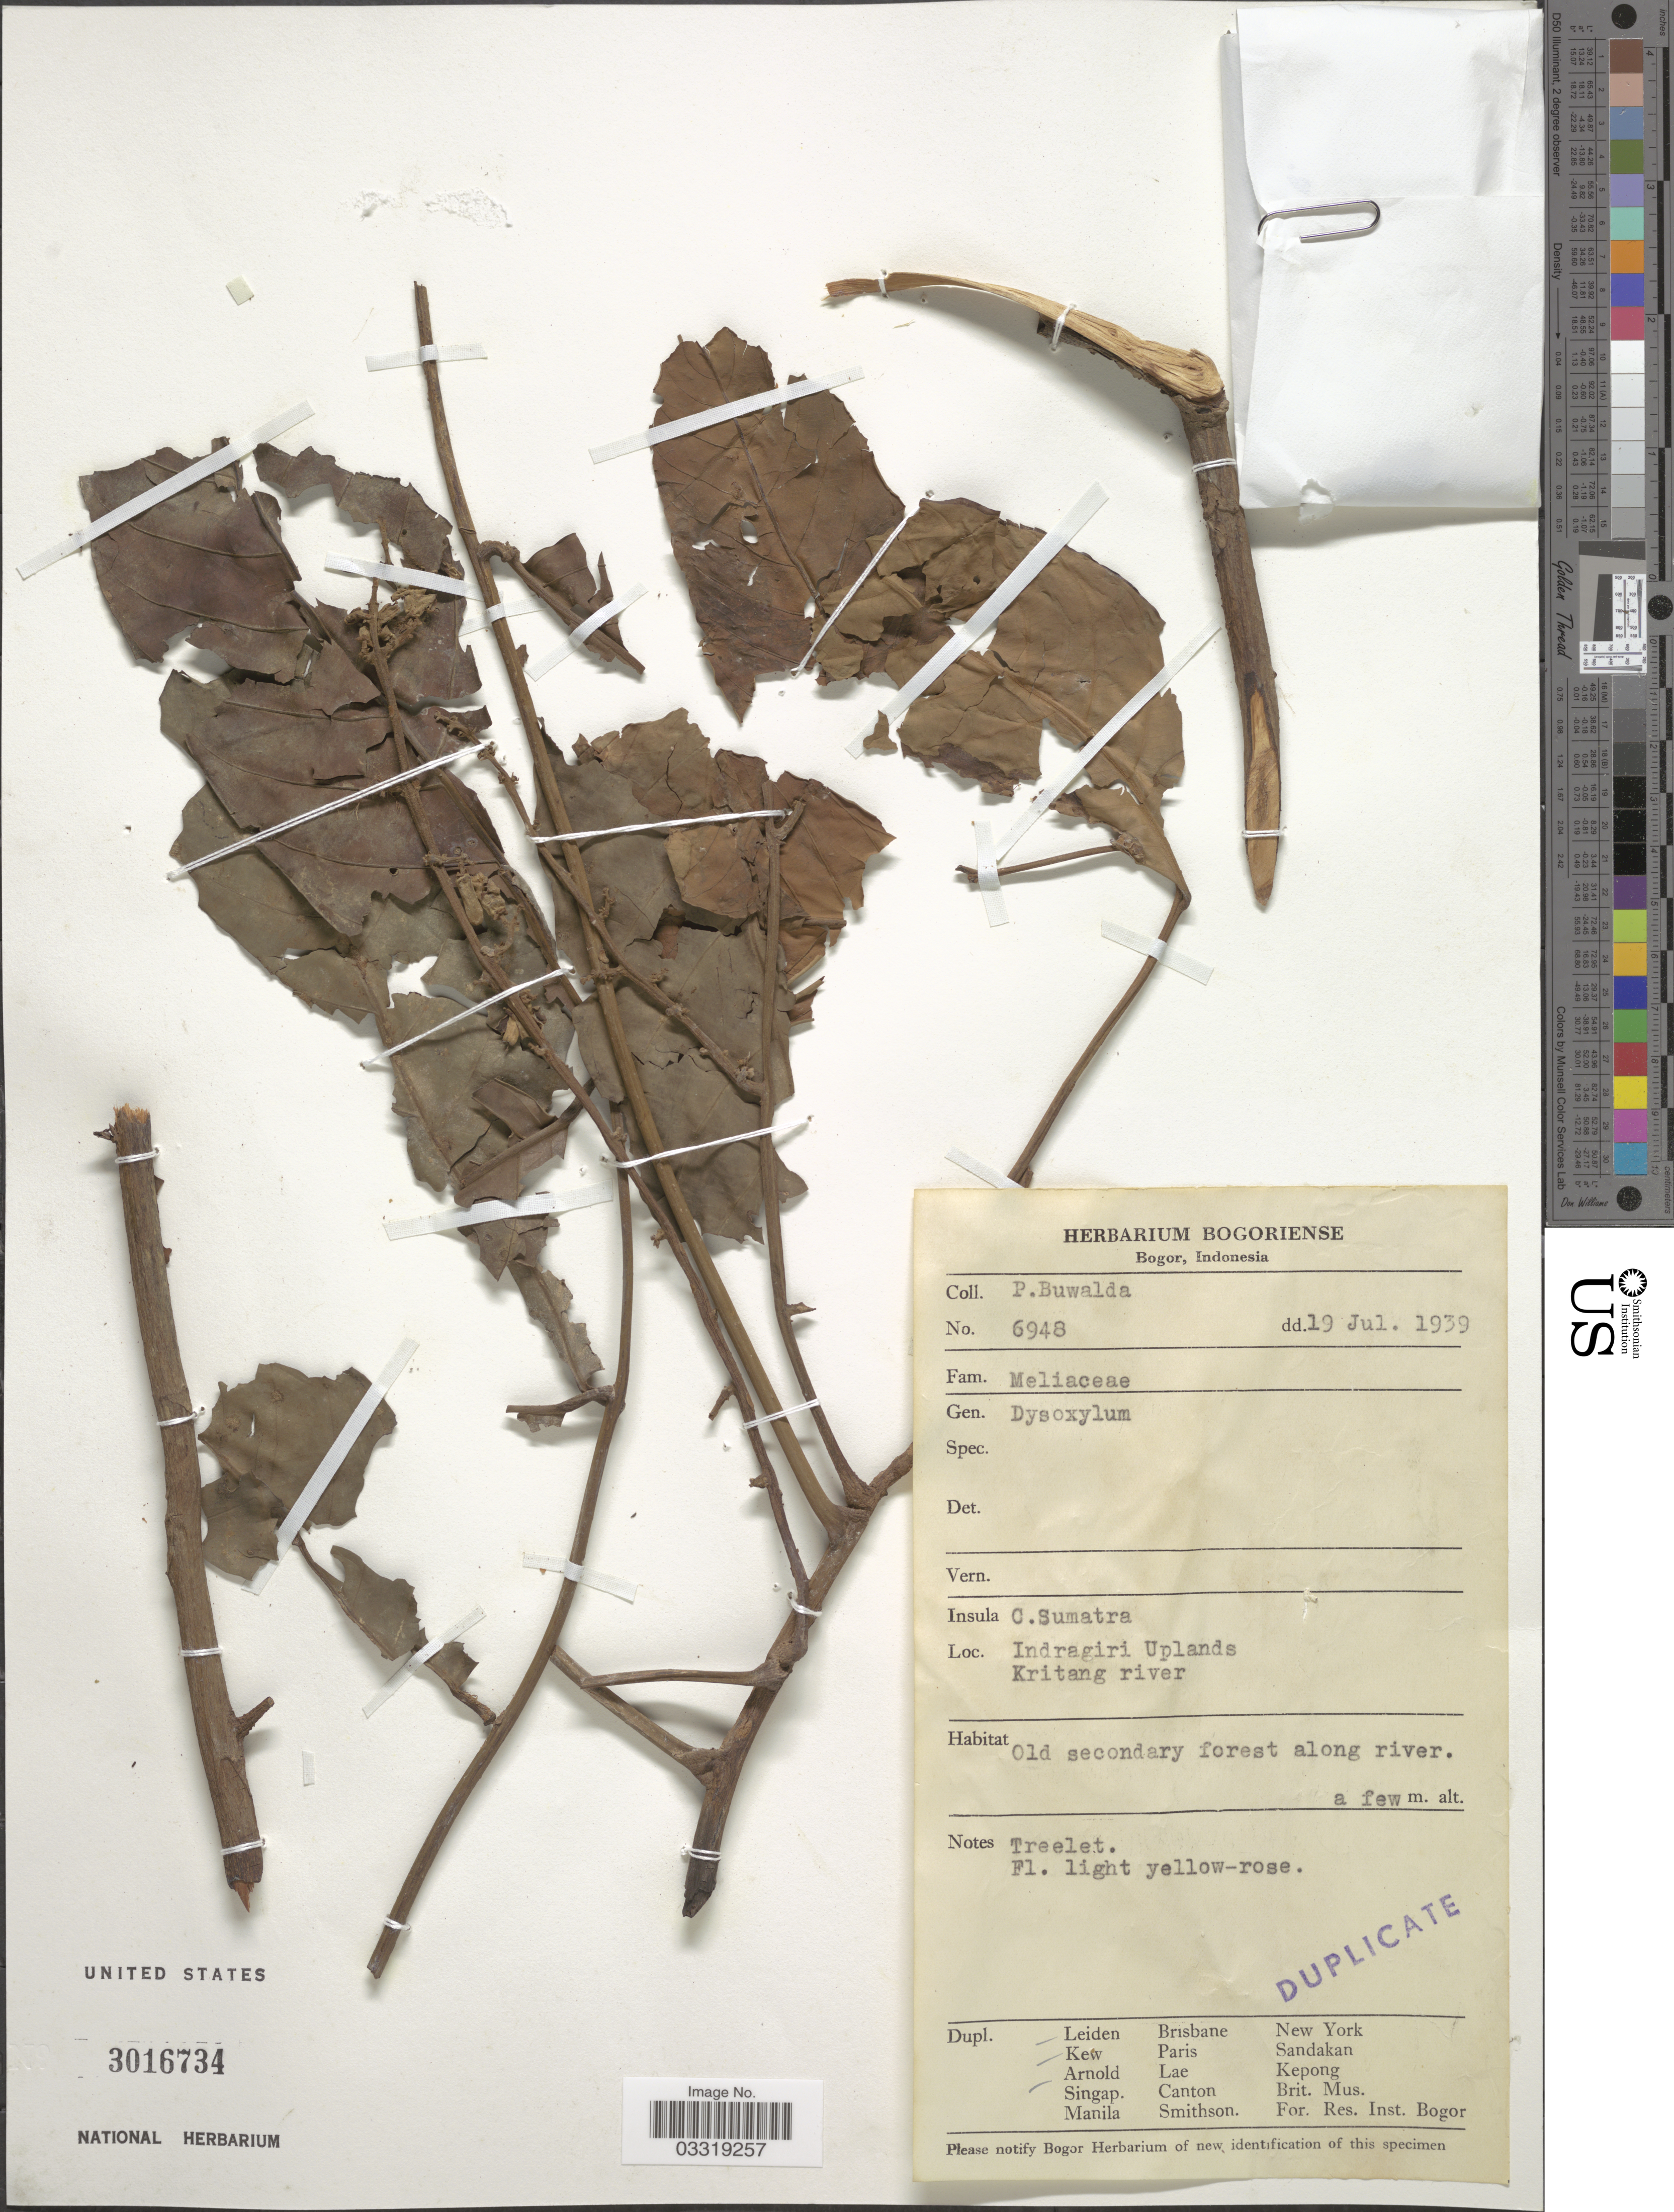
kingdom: Plantae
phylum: Tracheophyta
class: Magnoliopsida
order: Sapindales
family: Meliaceae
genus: Prasoxylon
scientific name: Prasoxylon excelsum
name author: (Spreng.) Mabb.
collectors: P. Buwalda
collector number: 6948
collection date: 1939-07-19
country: Indonesia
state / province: Sumatra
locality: Insula C. Sumatra. Indragiri Uplands, Kritang river.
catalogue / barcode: US 3016734